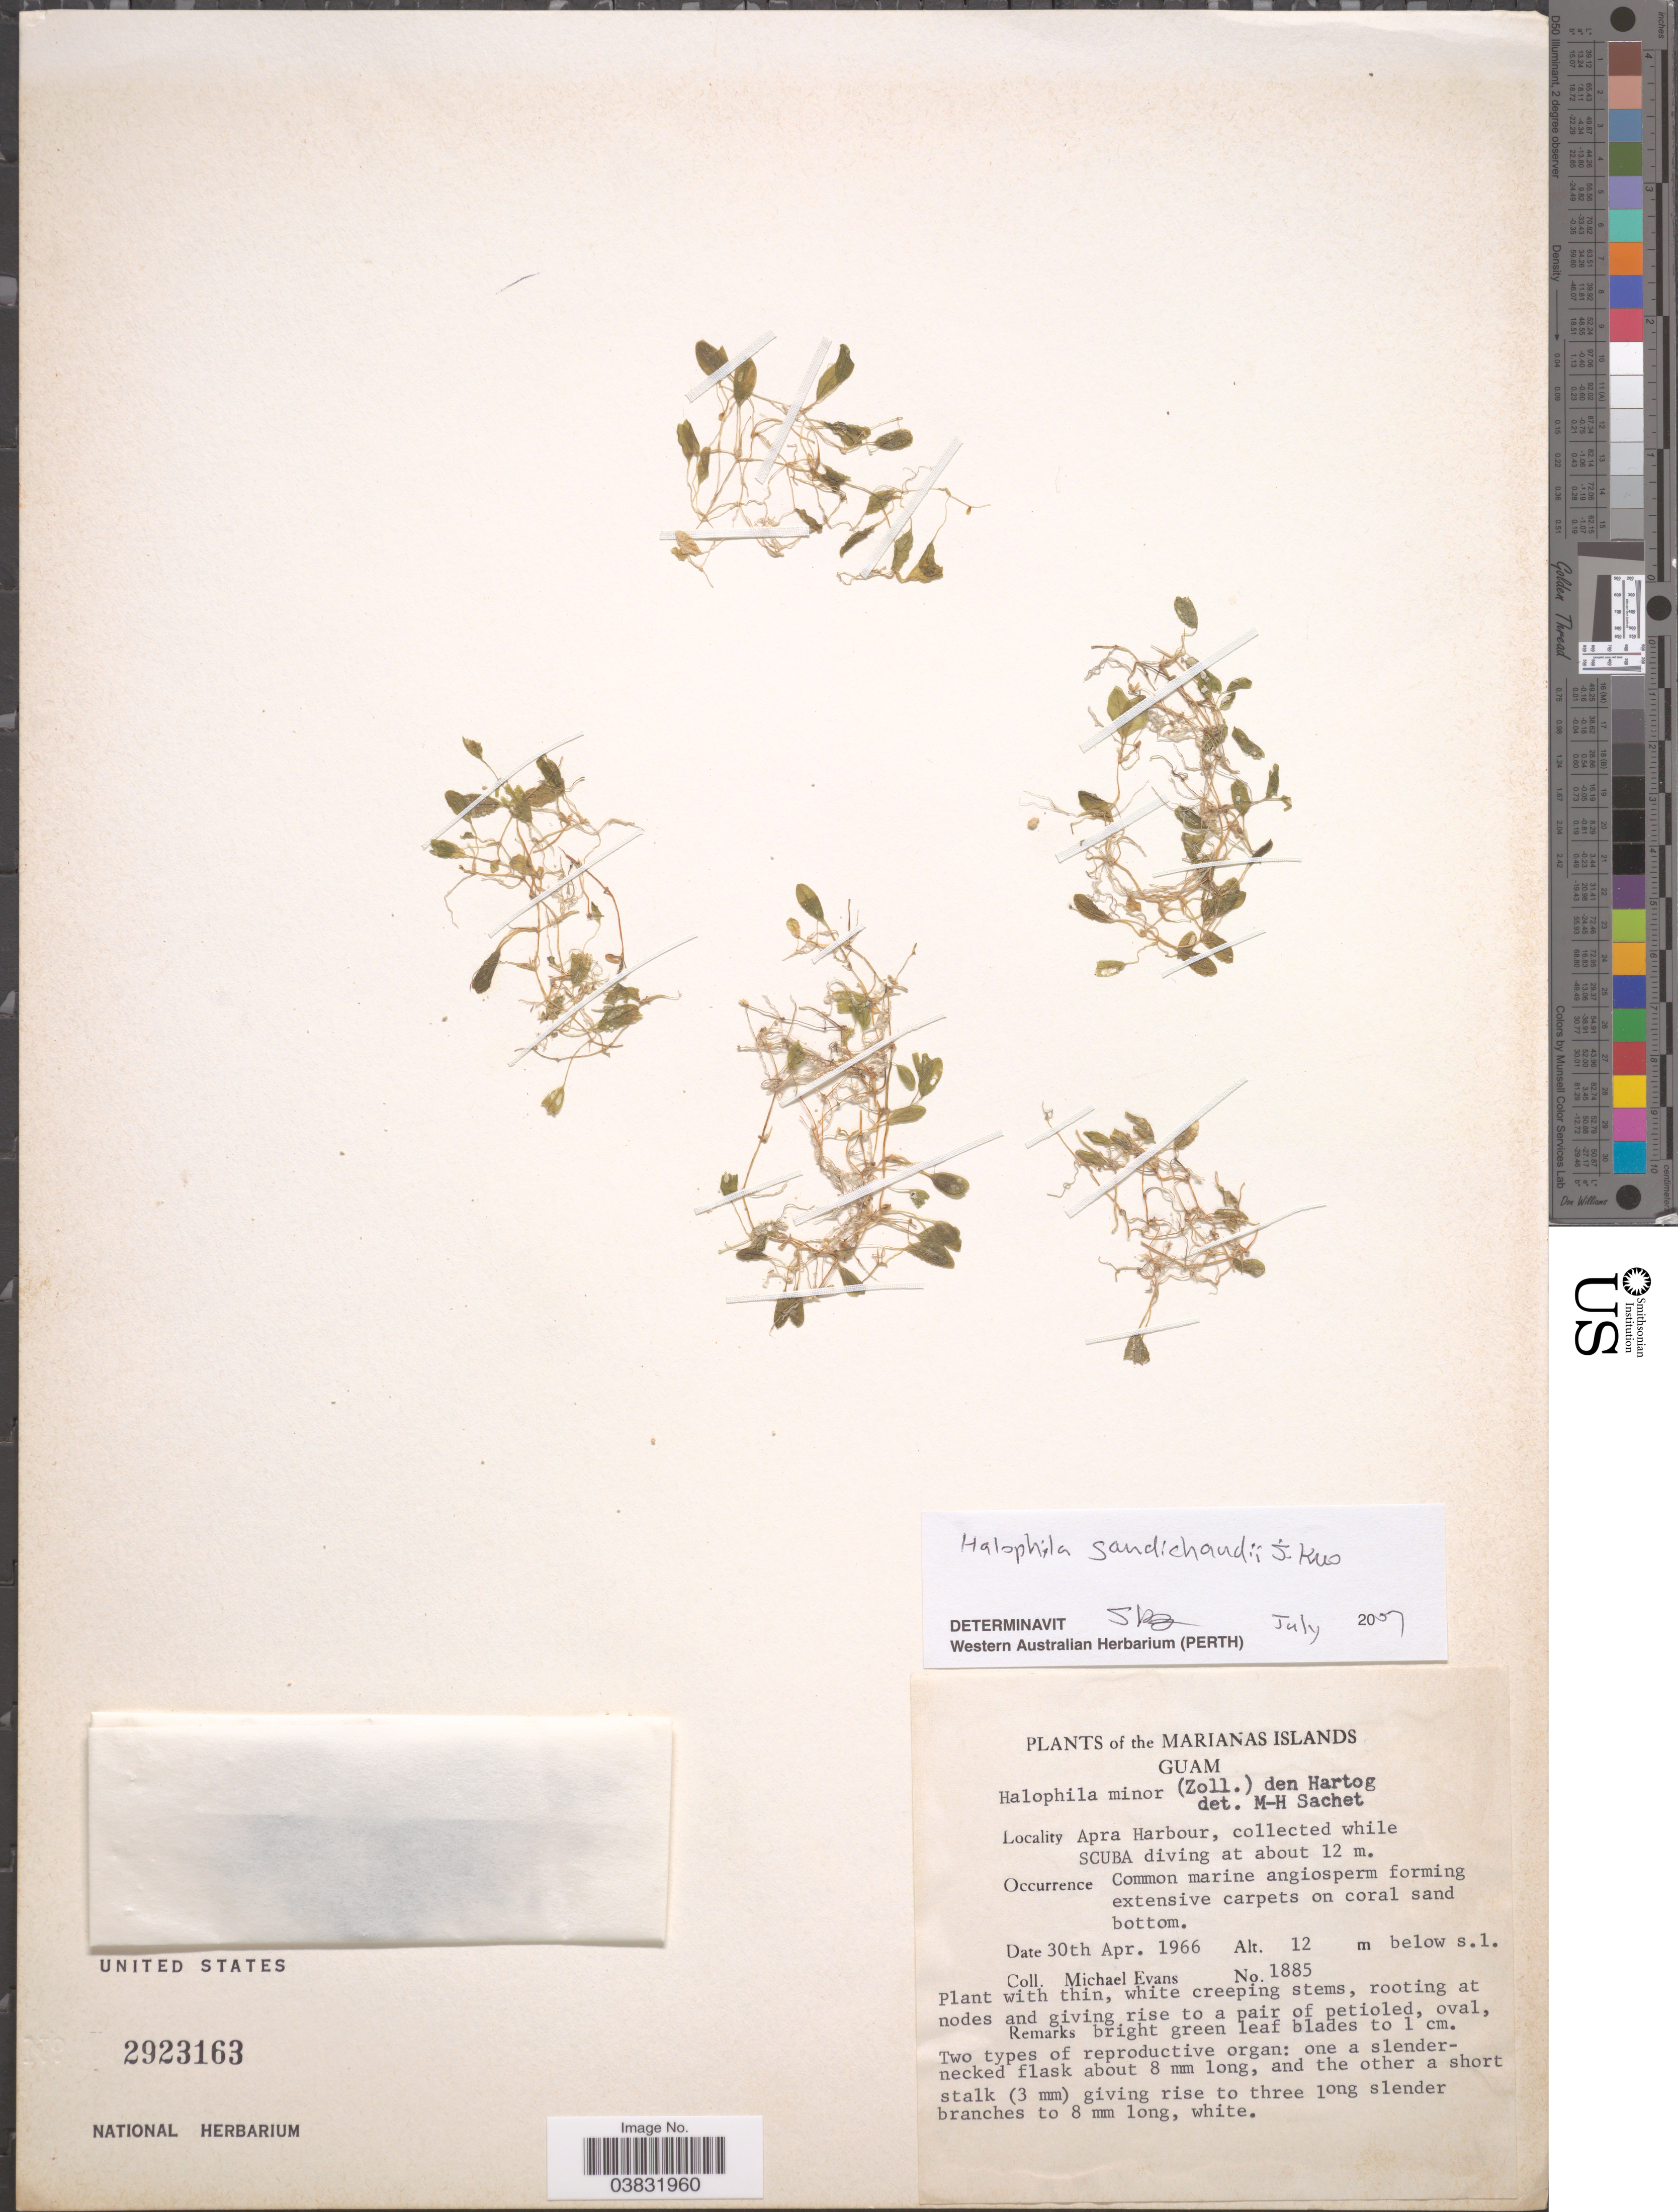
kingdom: Plantae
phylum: Tracheophyta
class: Liliopsida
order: Alismatales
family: Hydrocharitaceae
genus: Halophila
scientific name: Halophila gaudichaudii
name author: J. Kuo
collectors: M. Evans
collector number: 1885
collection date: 1966-04-30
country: Guam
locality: Marianas Islands. Apra Harbour, collected while SCUBA diving at about 12 m.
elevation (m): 12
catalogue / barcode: US 2923163